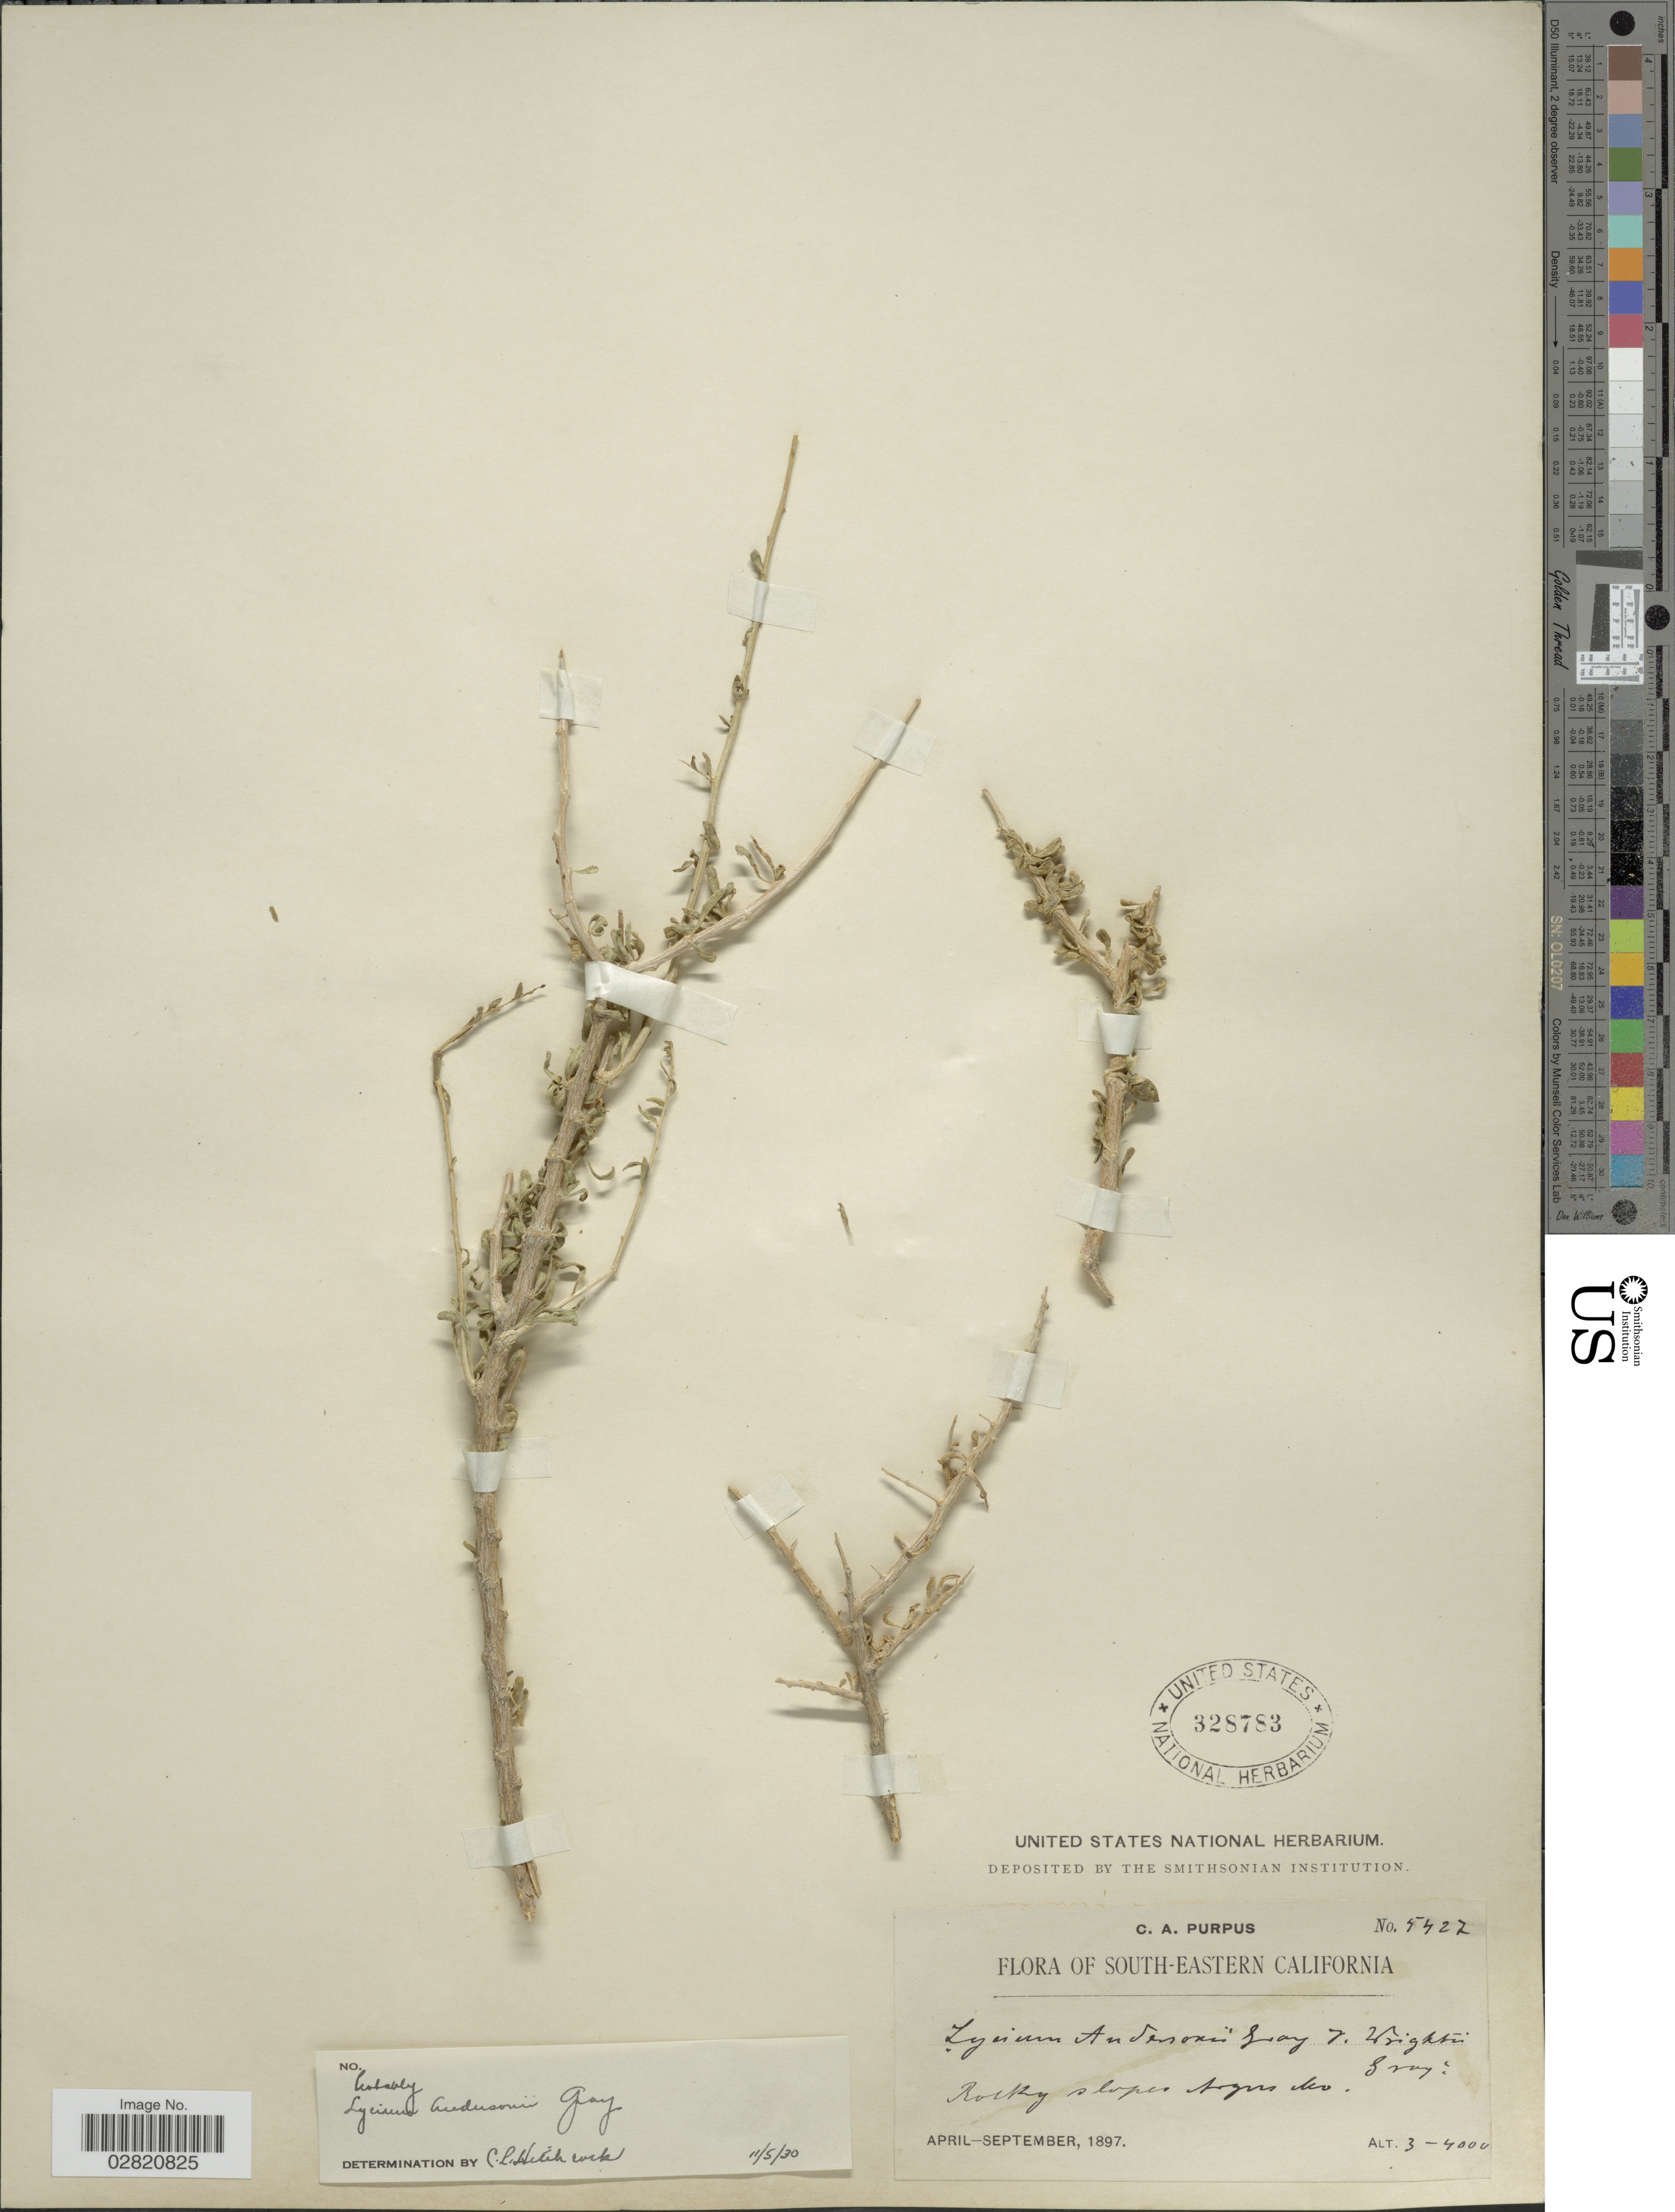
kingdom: Plantae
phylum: Tracheophyta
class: Magnoliopsida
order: Solanales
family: Solanaceae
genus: Lycium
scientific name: Lycium andersonii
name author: A. Gray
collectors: C. A. Purpus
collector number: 5427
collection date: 1897-04/1897-09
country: United States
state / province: Missouri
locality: South-Eastern California. Rocky slopes Argus Mts.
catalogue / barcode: US 328783